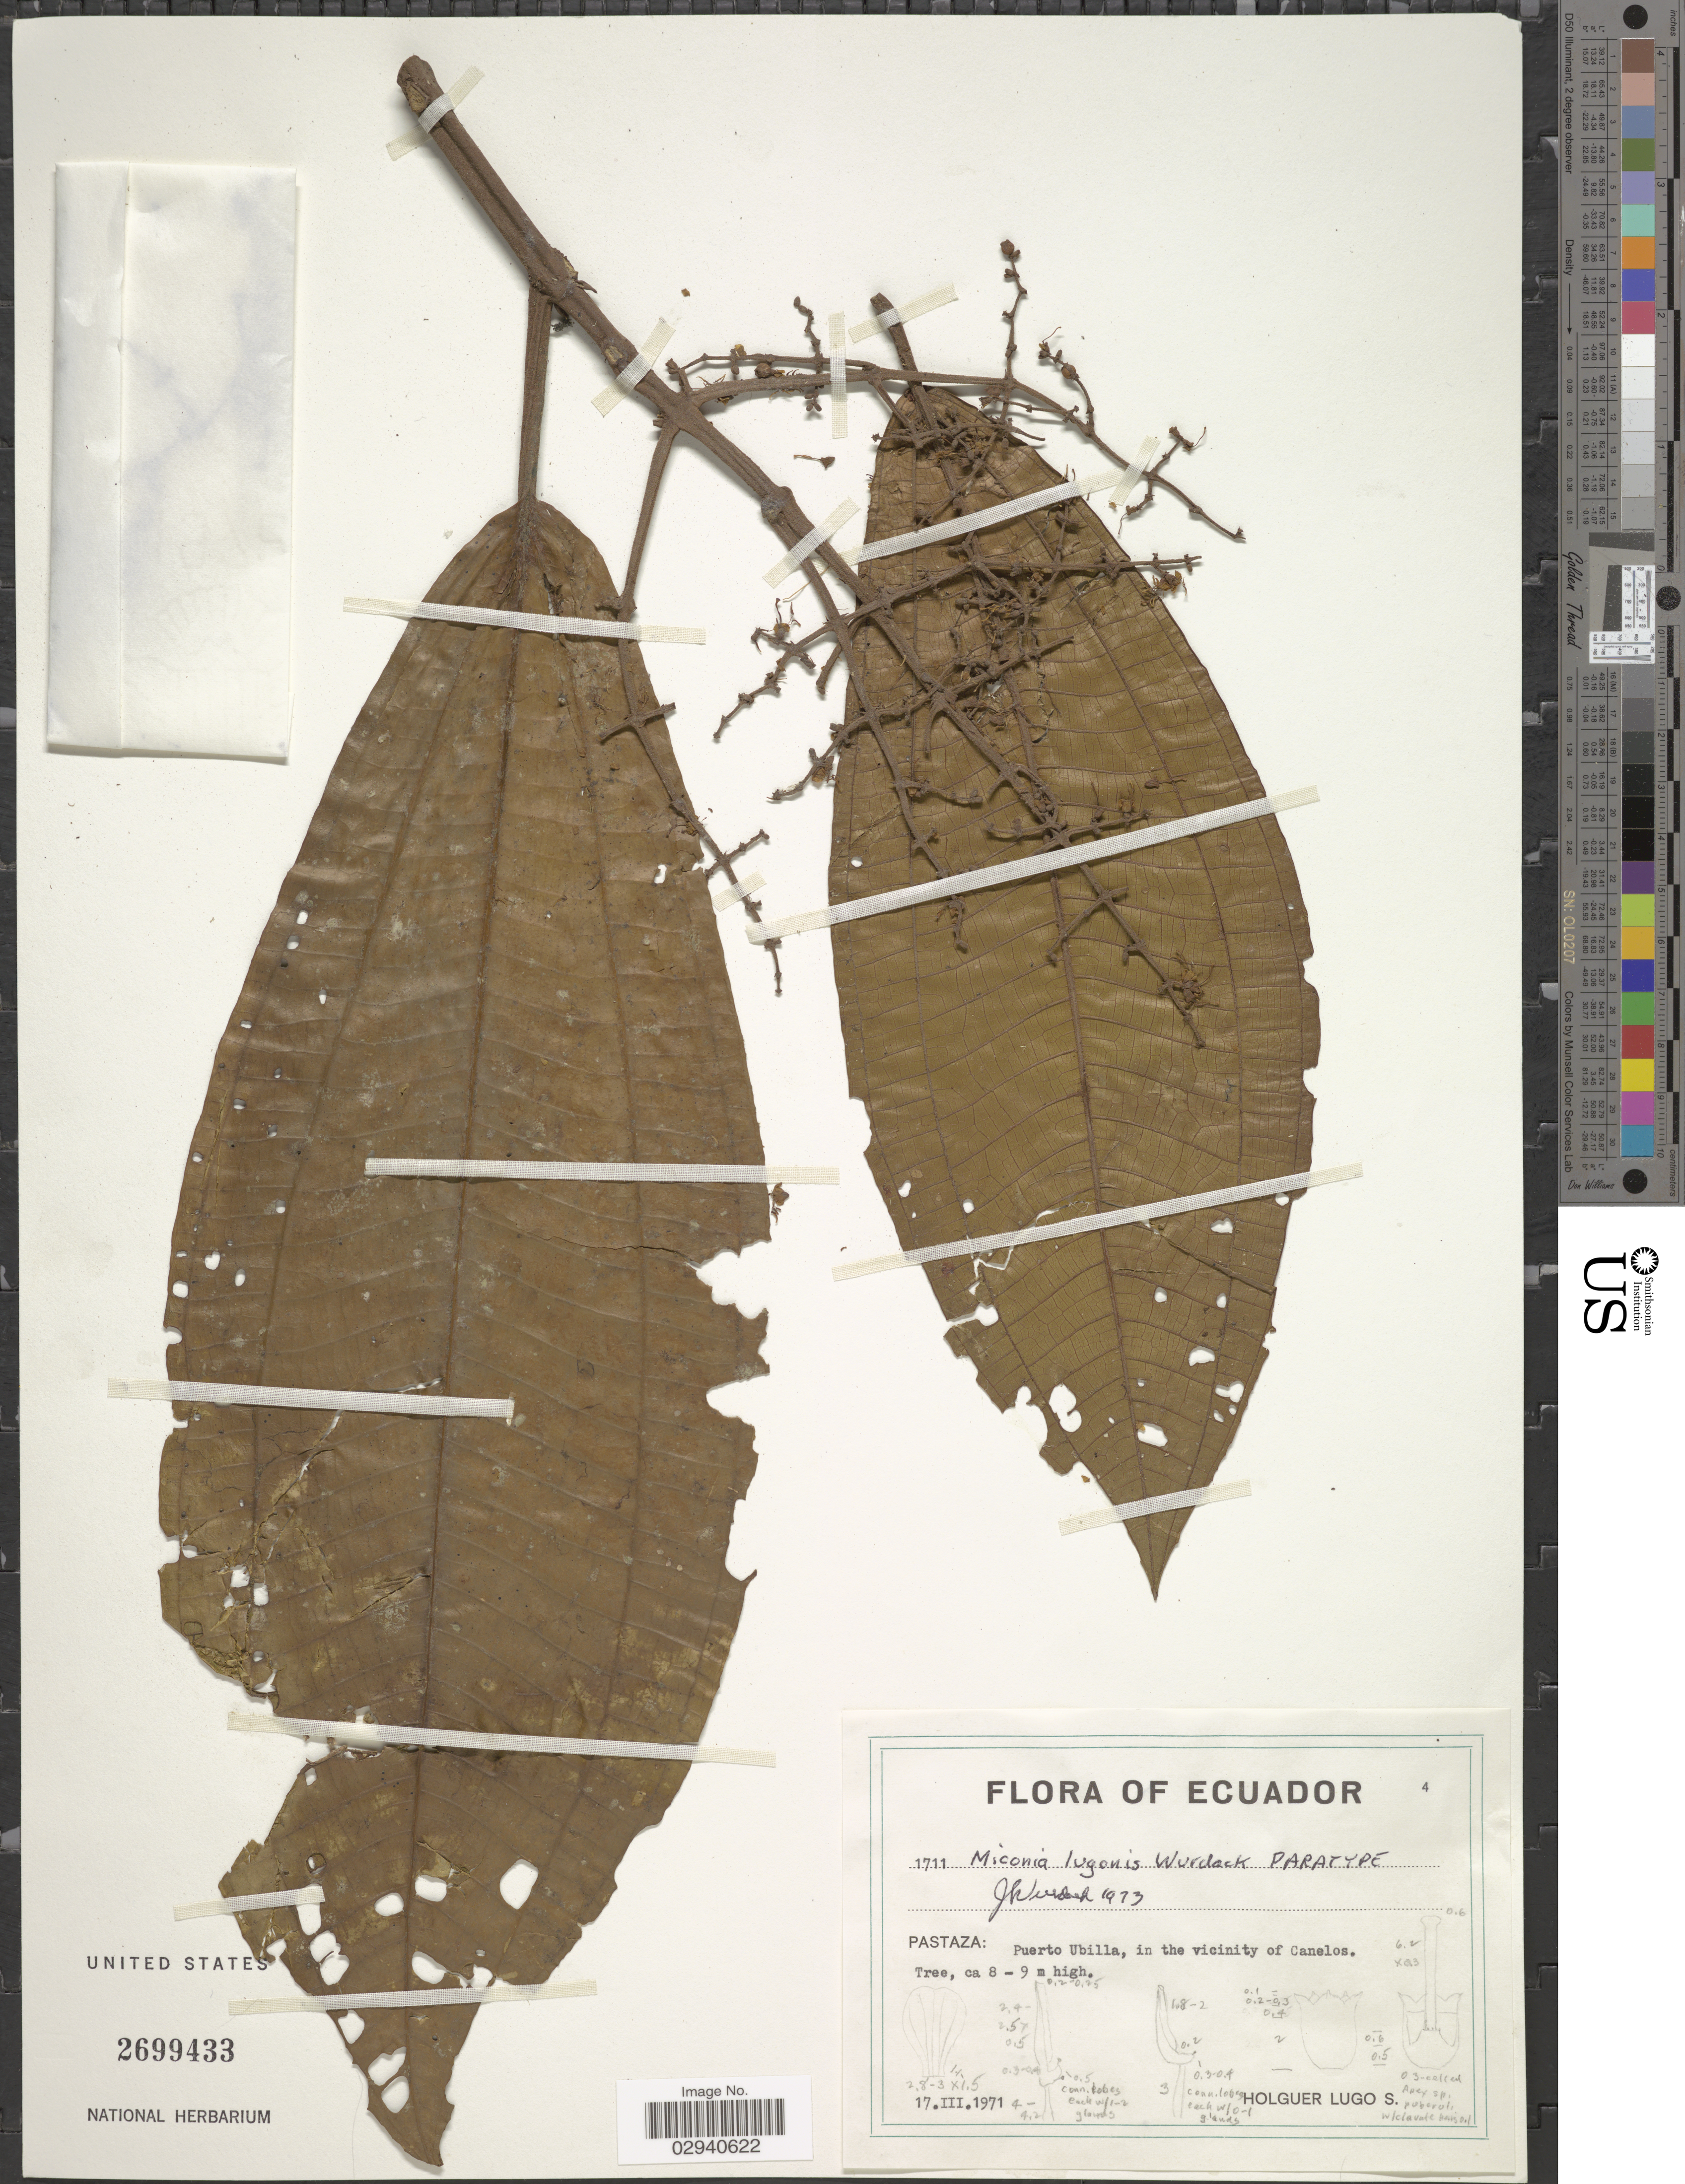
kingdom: Plantae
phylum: Tracheophyta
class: Magnoliopsida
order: Myrtales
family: Melastomataceae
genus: Miconia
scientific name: Miconia lugonis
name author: Wurdack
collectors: H. Lugo S.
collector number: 1711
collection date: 1971-03-17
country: Ecuador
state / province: Pastaza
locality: Puerto Ubilla, in the vicinity of Canelos.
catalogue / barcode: US 2699433